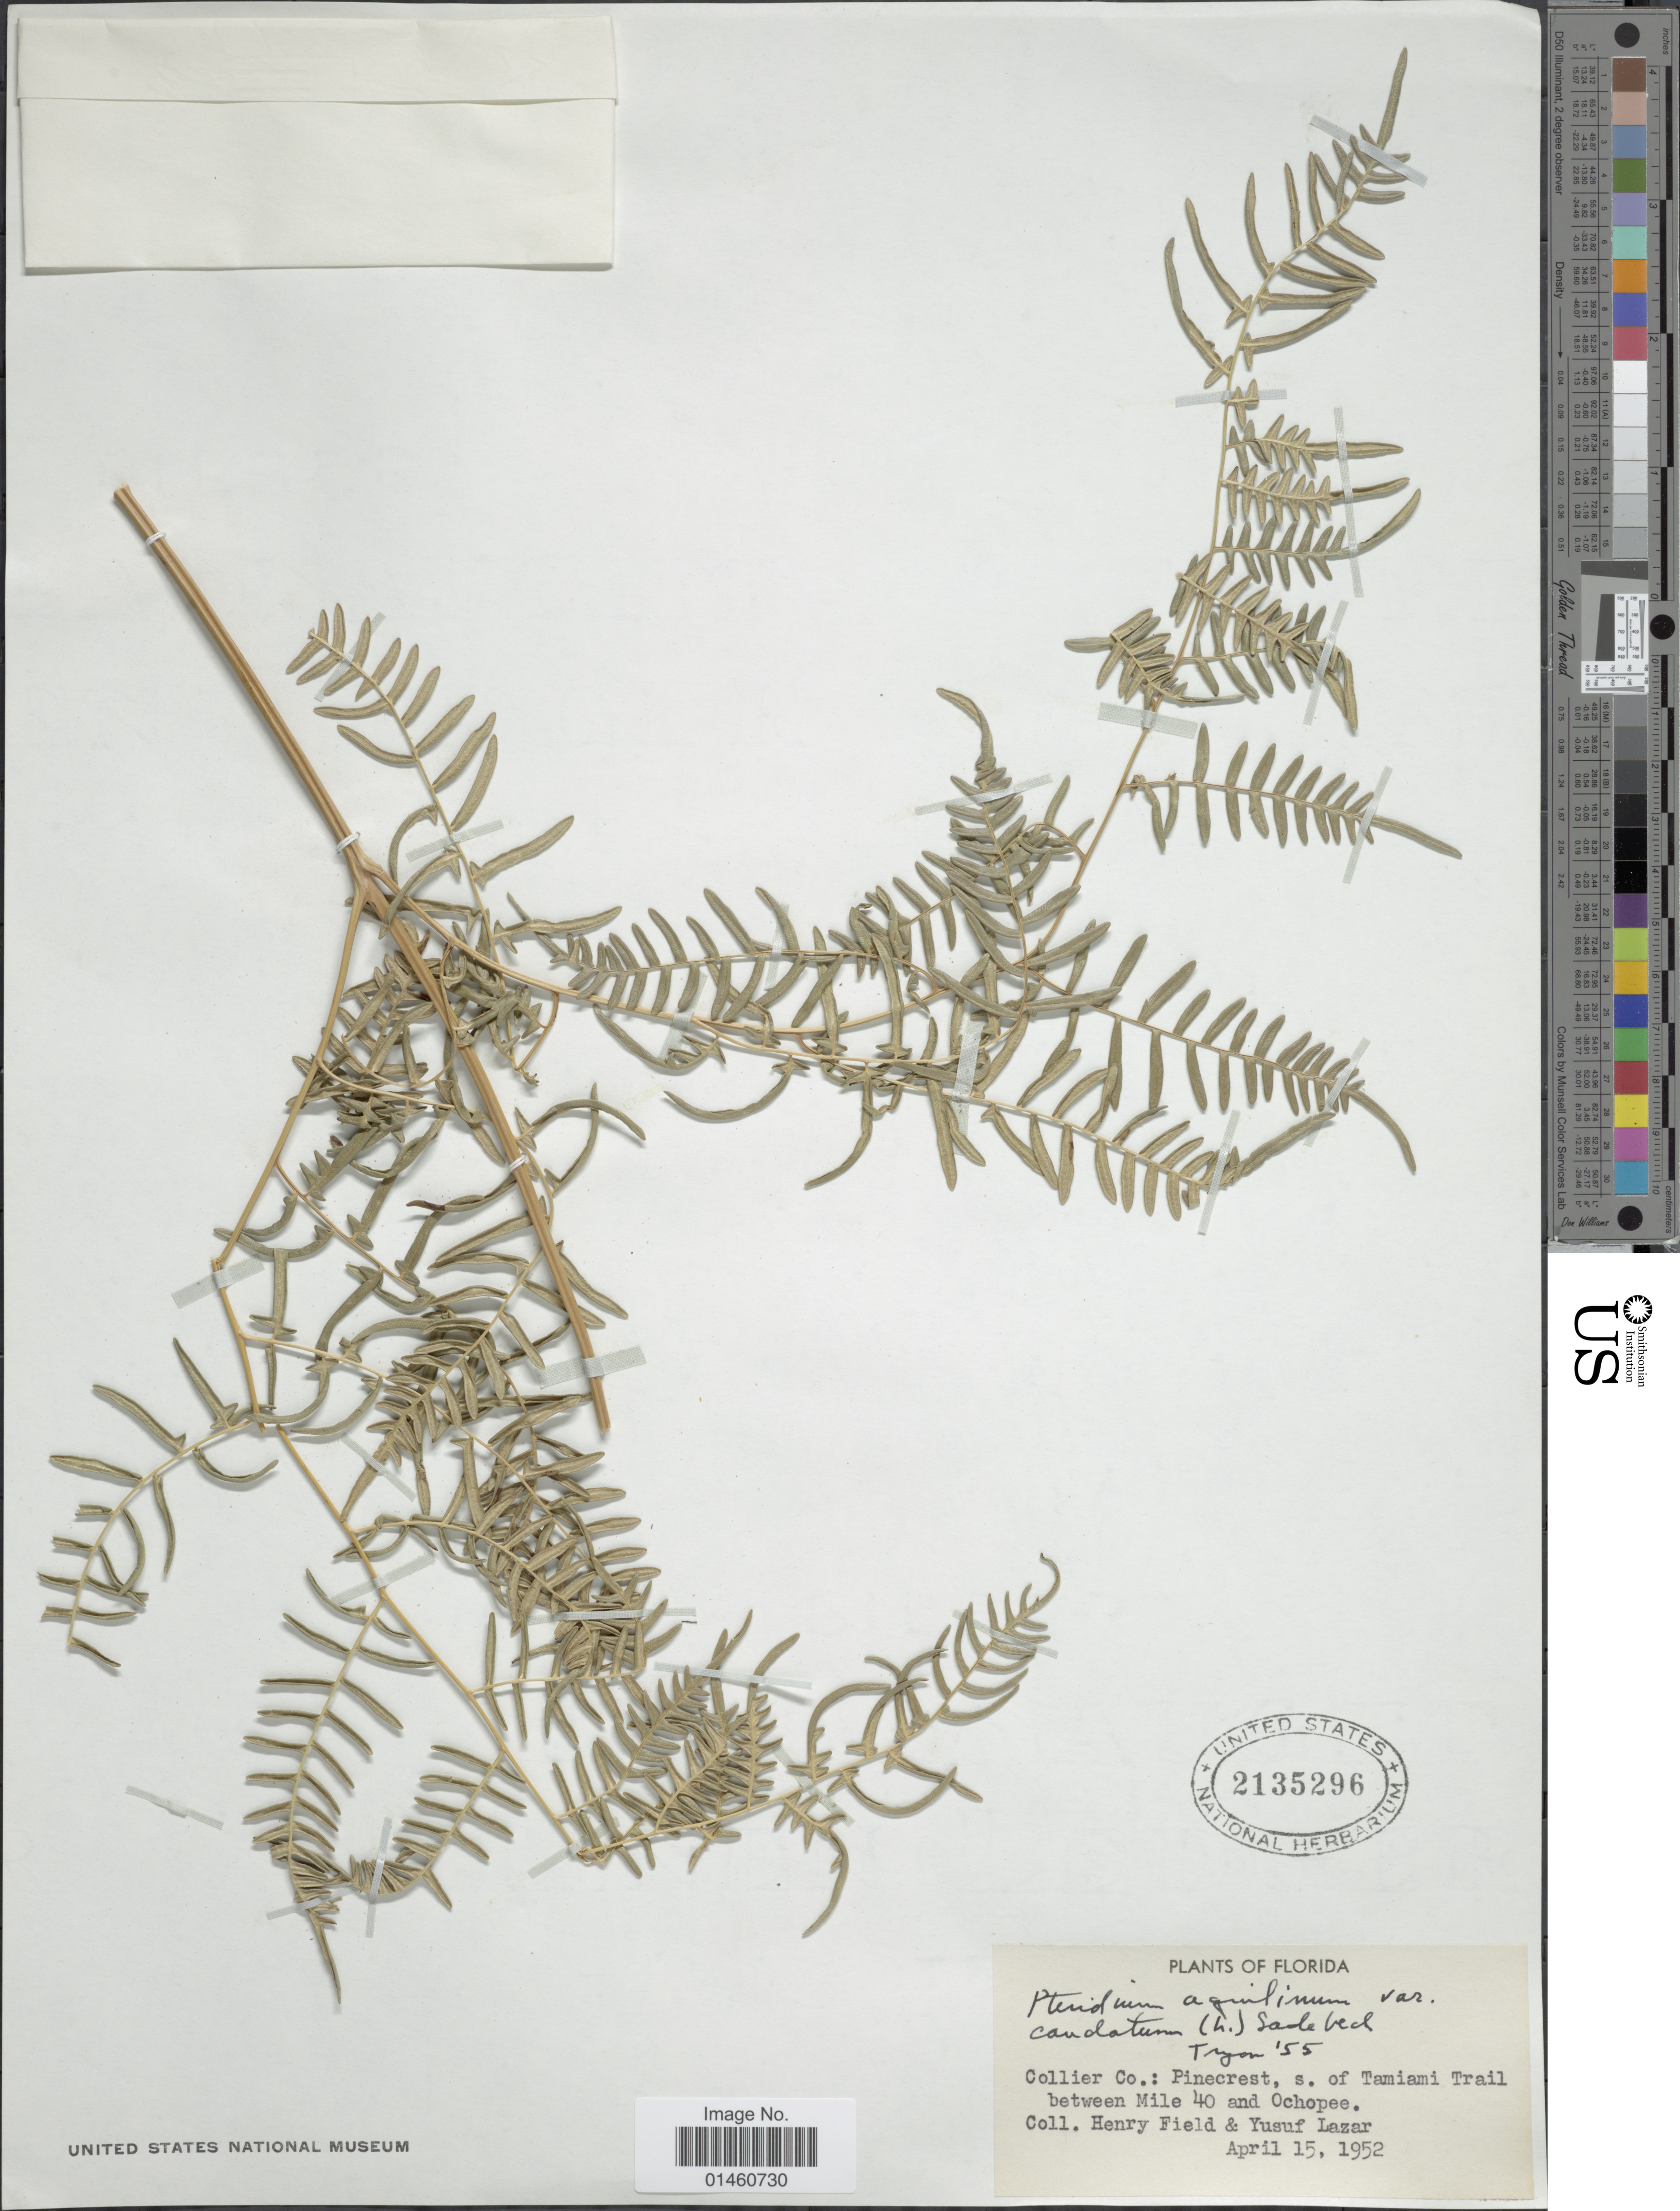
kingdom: Plantae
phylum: Tracheophyta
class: Polypodiopsida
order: Polypodiales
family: Dennstaedtiaceae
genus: Pteridium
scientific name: Pteridium caudatum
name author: (L.) Maxon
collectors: H. Field & Y. Lazar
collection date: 1952-04-15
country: United States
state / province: Florida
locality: Collier Co.: Pinecrest, s. of Tamiami Trail between Mile 40 and Ochopee.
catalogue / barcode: US 2135296